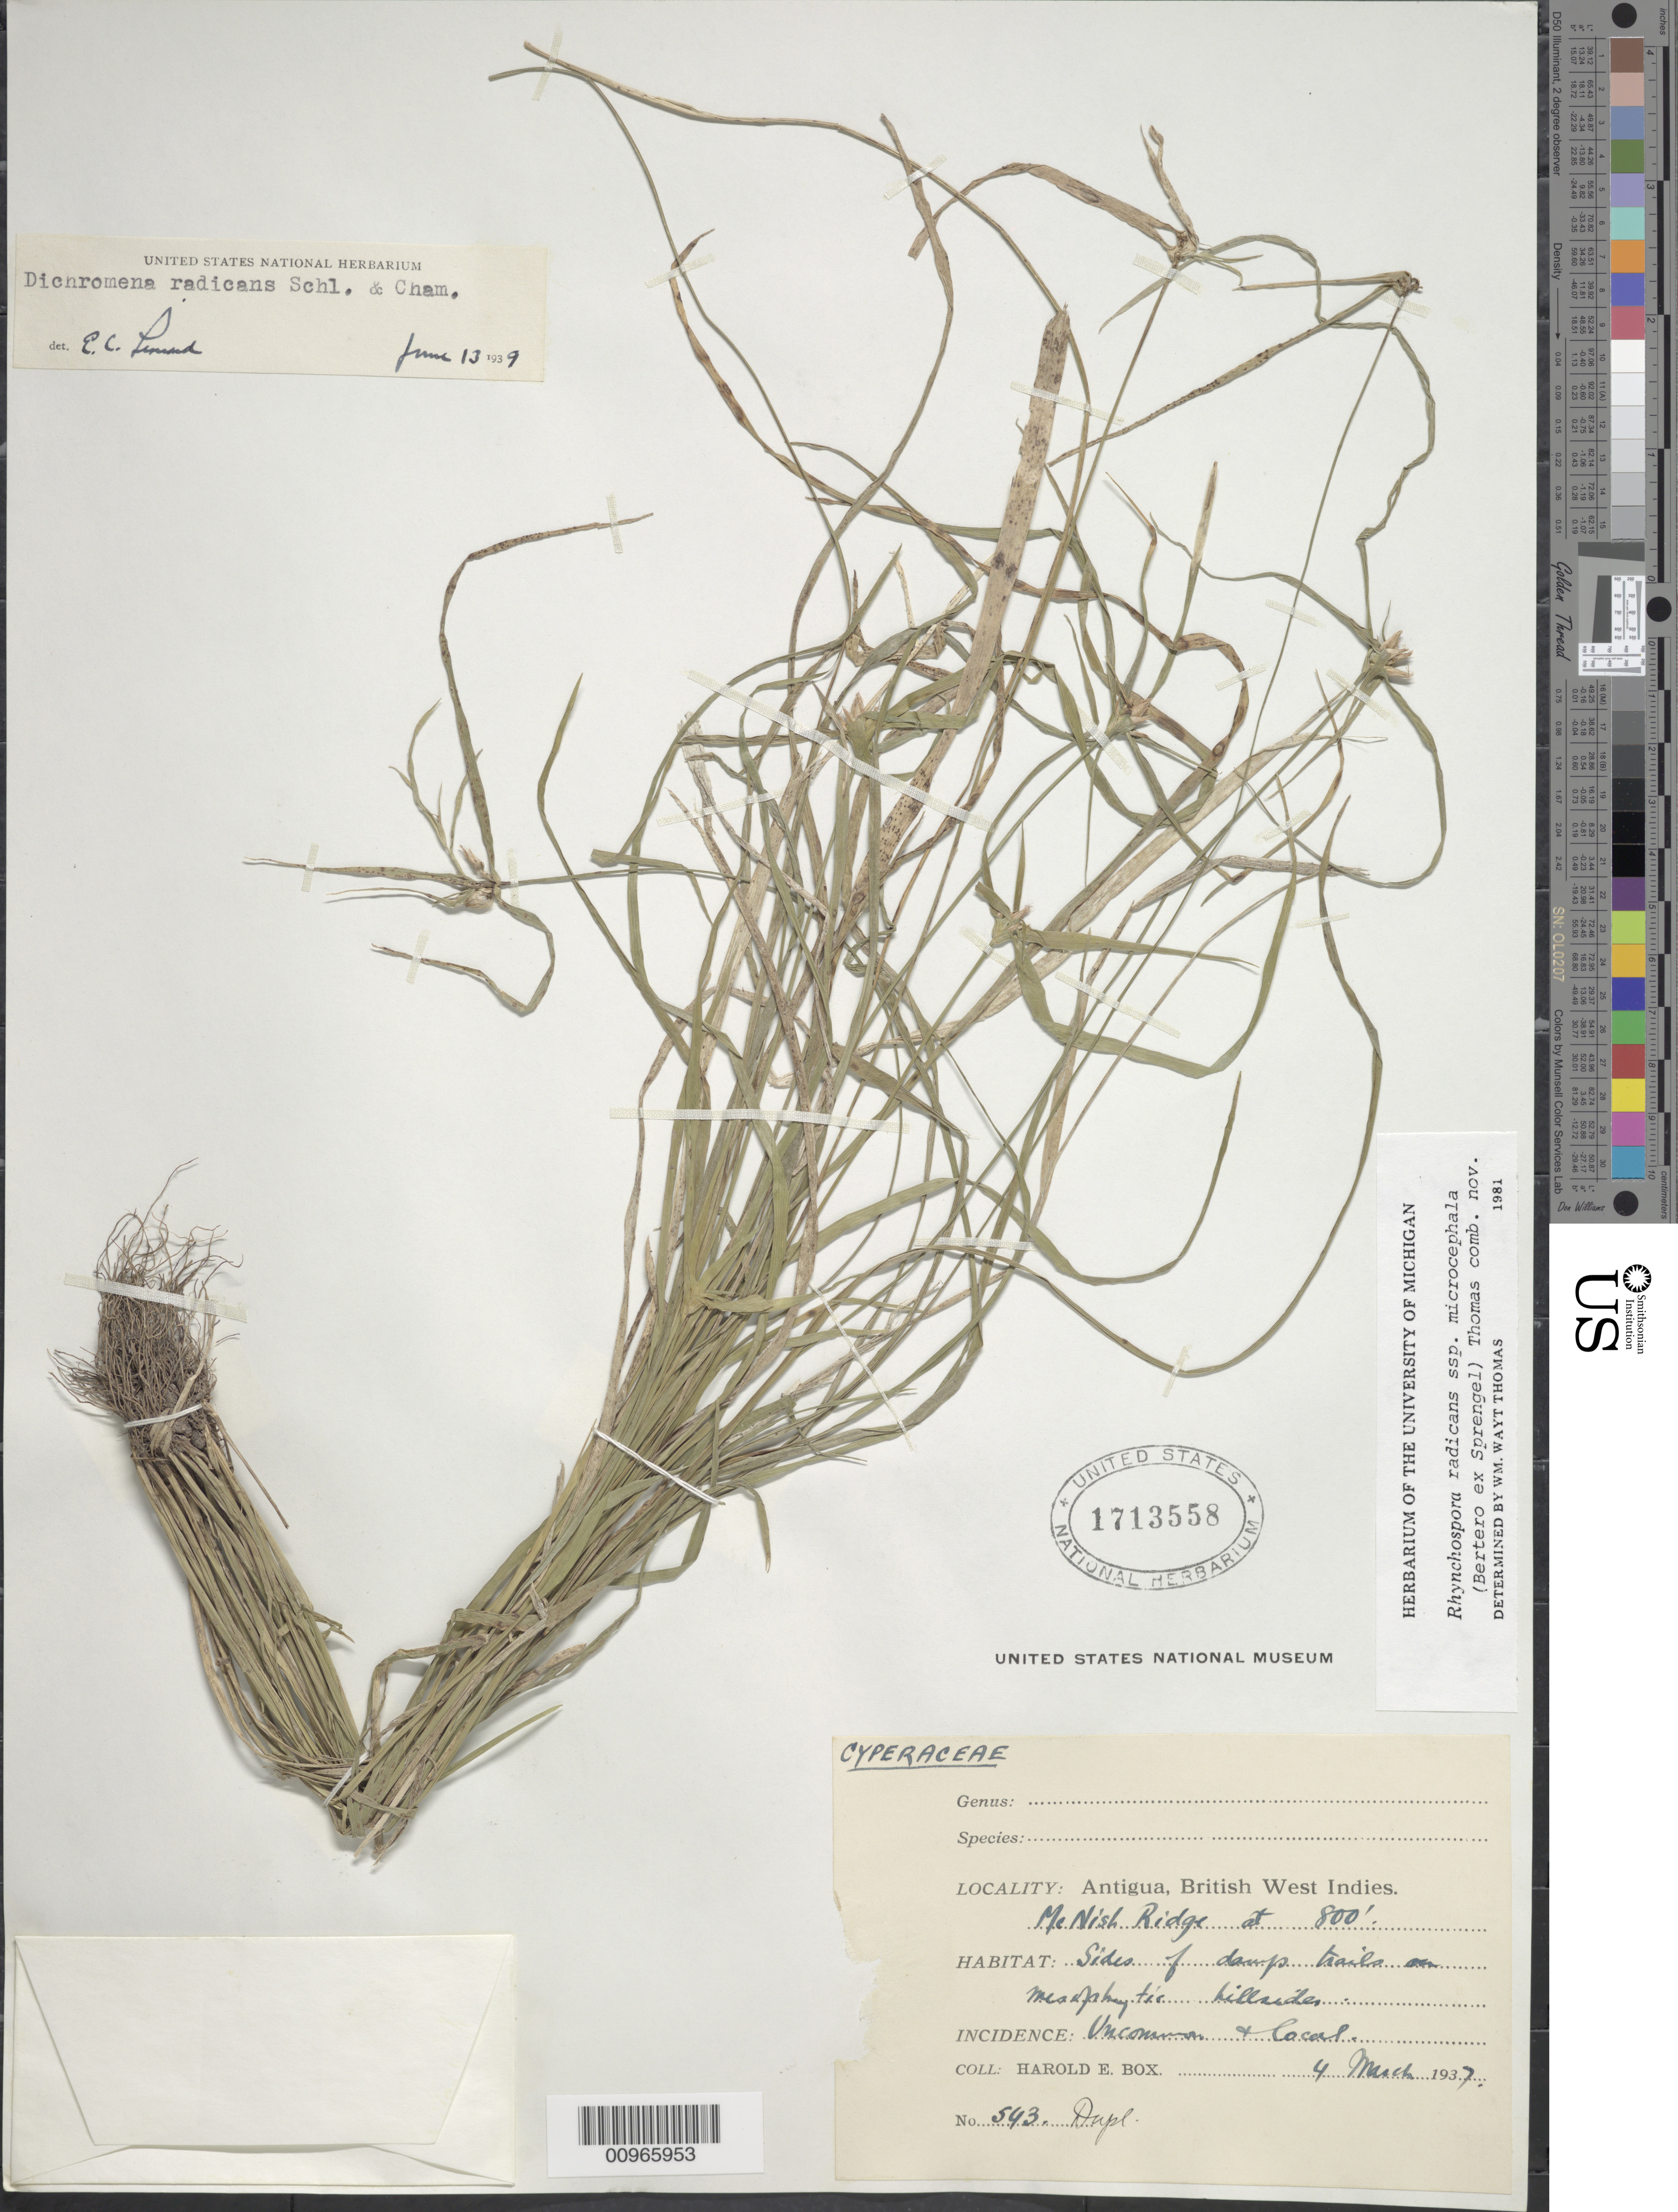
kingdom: Plantae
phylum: Tracheophyta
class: Liliopsida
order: Poales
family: Cyperaceae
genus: Rhynchospora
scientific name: Rhynchospora radicans subsp. microcephala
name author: (Bertero ex Spreng.) W.W. Thomas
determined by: Thomas, W. W., (NY), New York Botanical Garden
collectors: H. E. Box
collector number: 543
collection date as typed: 04 Mar 1937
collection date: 1937-03-04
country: Antigua and Barbuda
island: Antigua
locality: McNish Ridge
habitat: Sides of damp trails on mesophytic hillsides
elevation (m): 244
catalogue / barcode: US 1713558